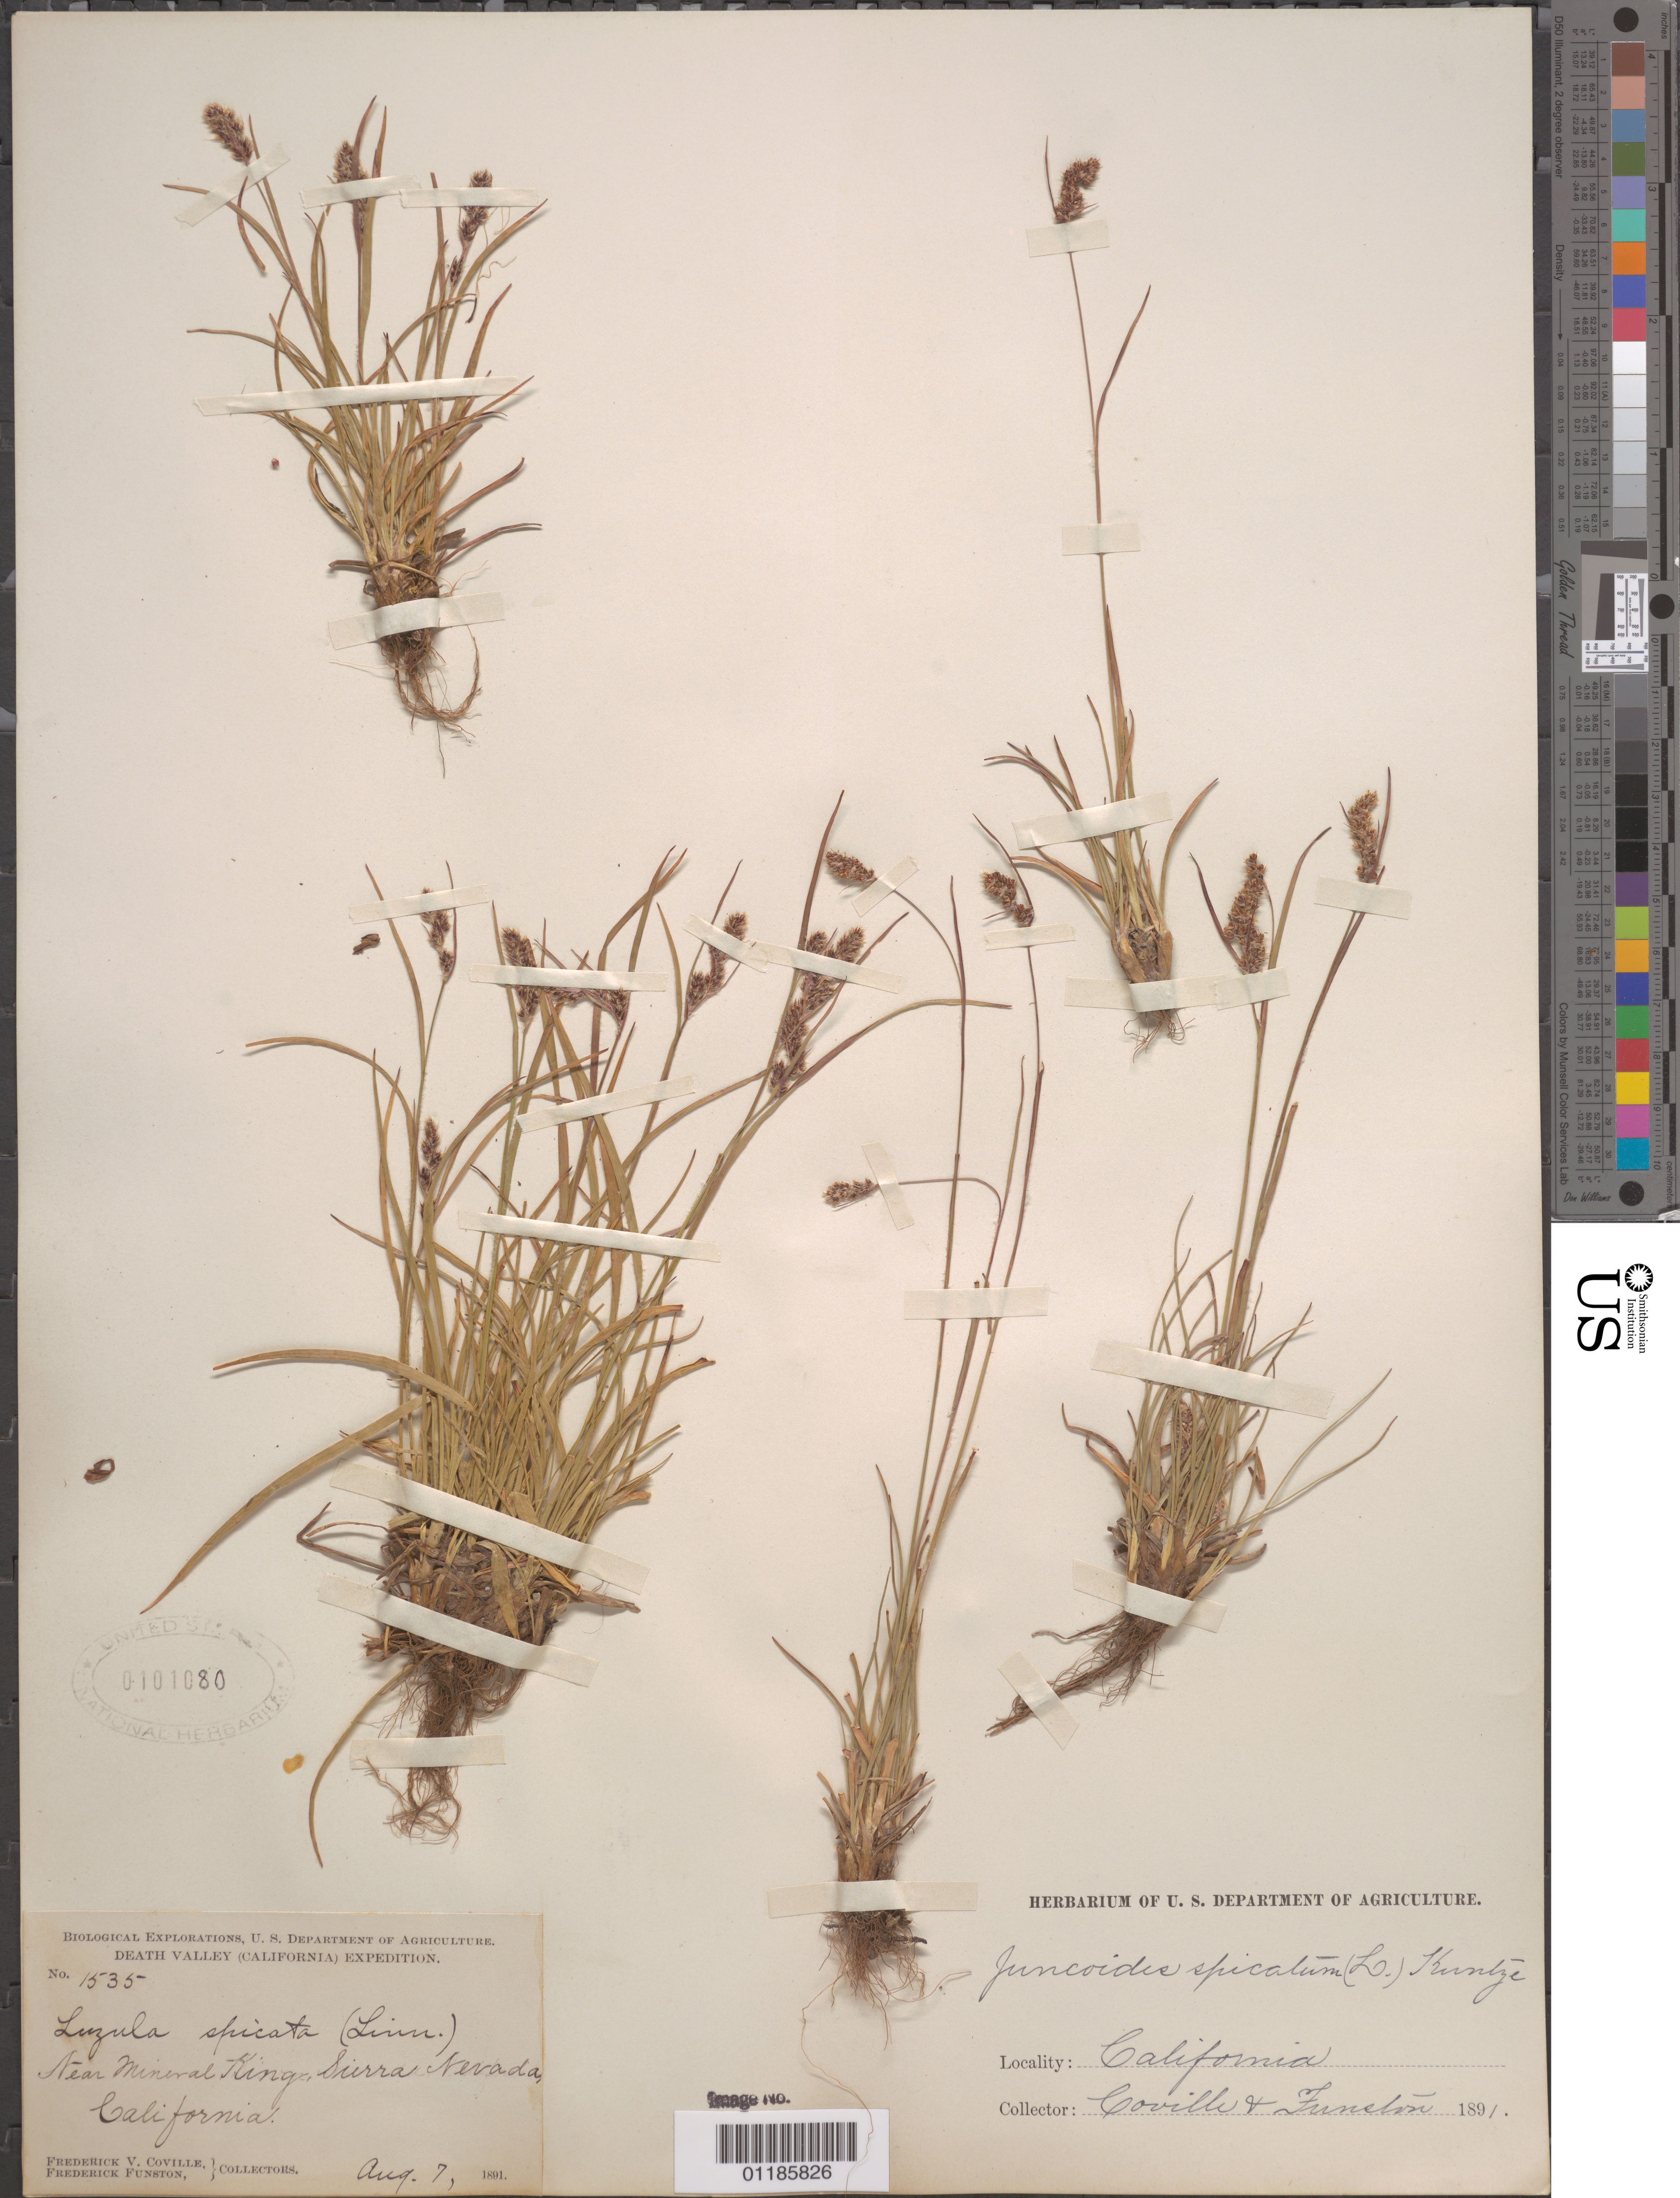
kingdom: Plantae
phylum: Tracheophyta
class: Liliopsida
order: Poales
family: Juncaceae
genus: Luzula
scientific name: Luzula spicata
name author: (L.) DC.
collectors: F. V. Coville & F. Funston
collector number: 1535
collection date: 1891-08-07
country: United States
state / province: California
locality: near Mineral King, Sierra Nevada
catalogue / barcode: US 101080